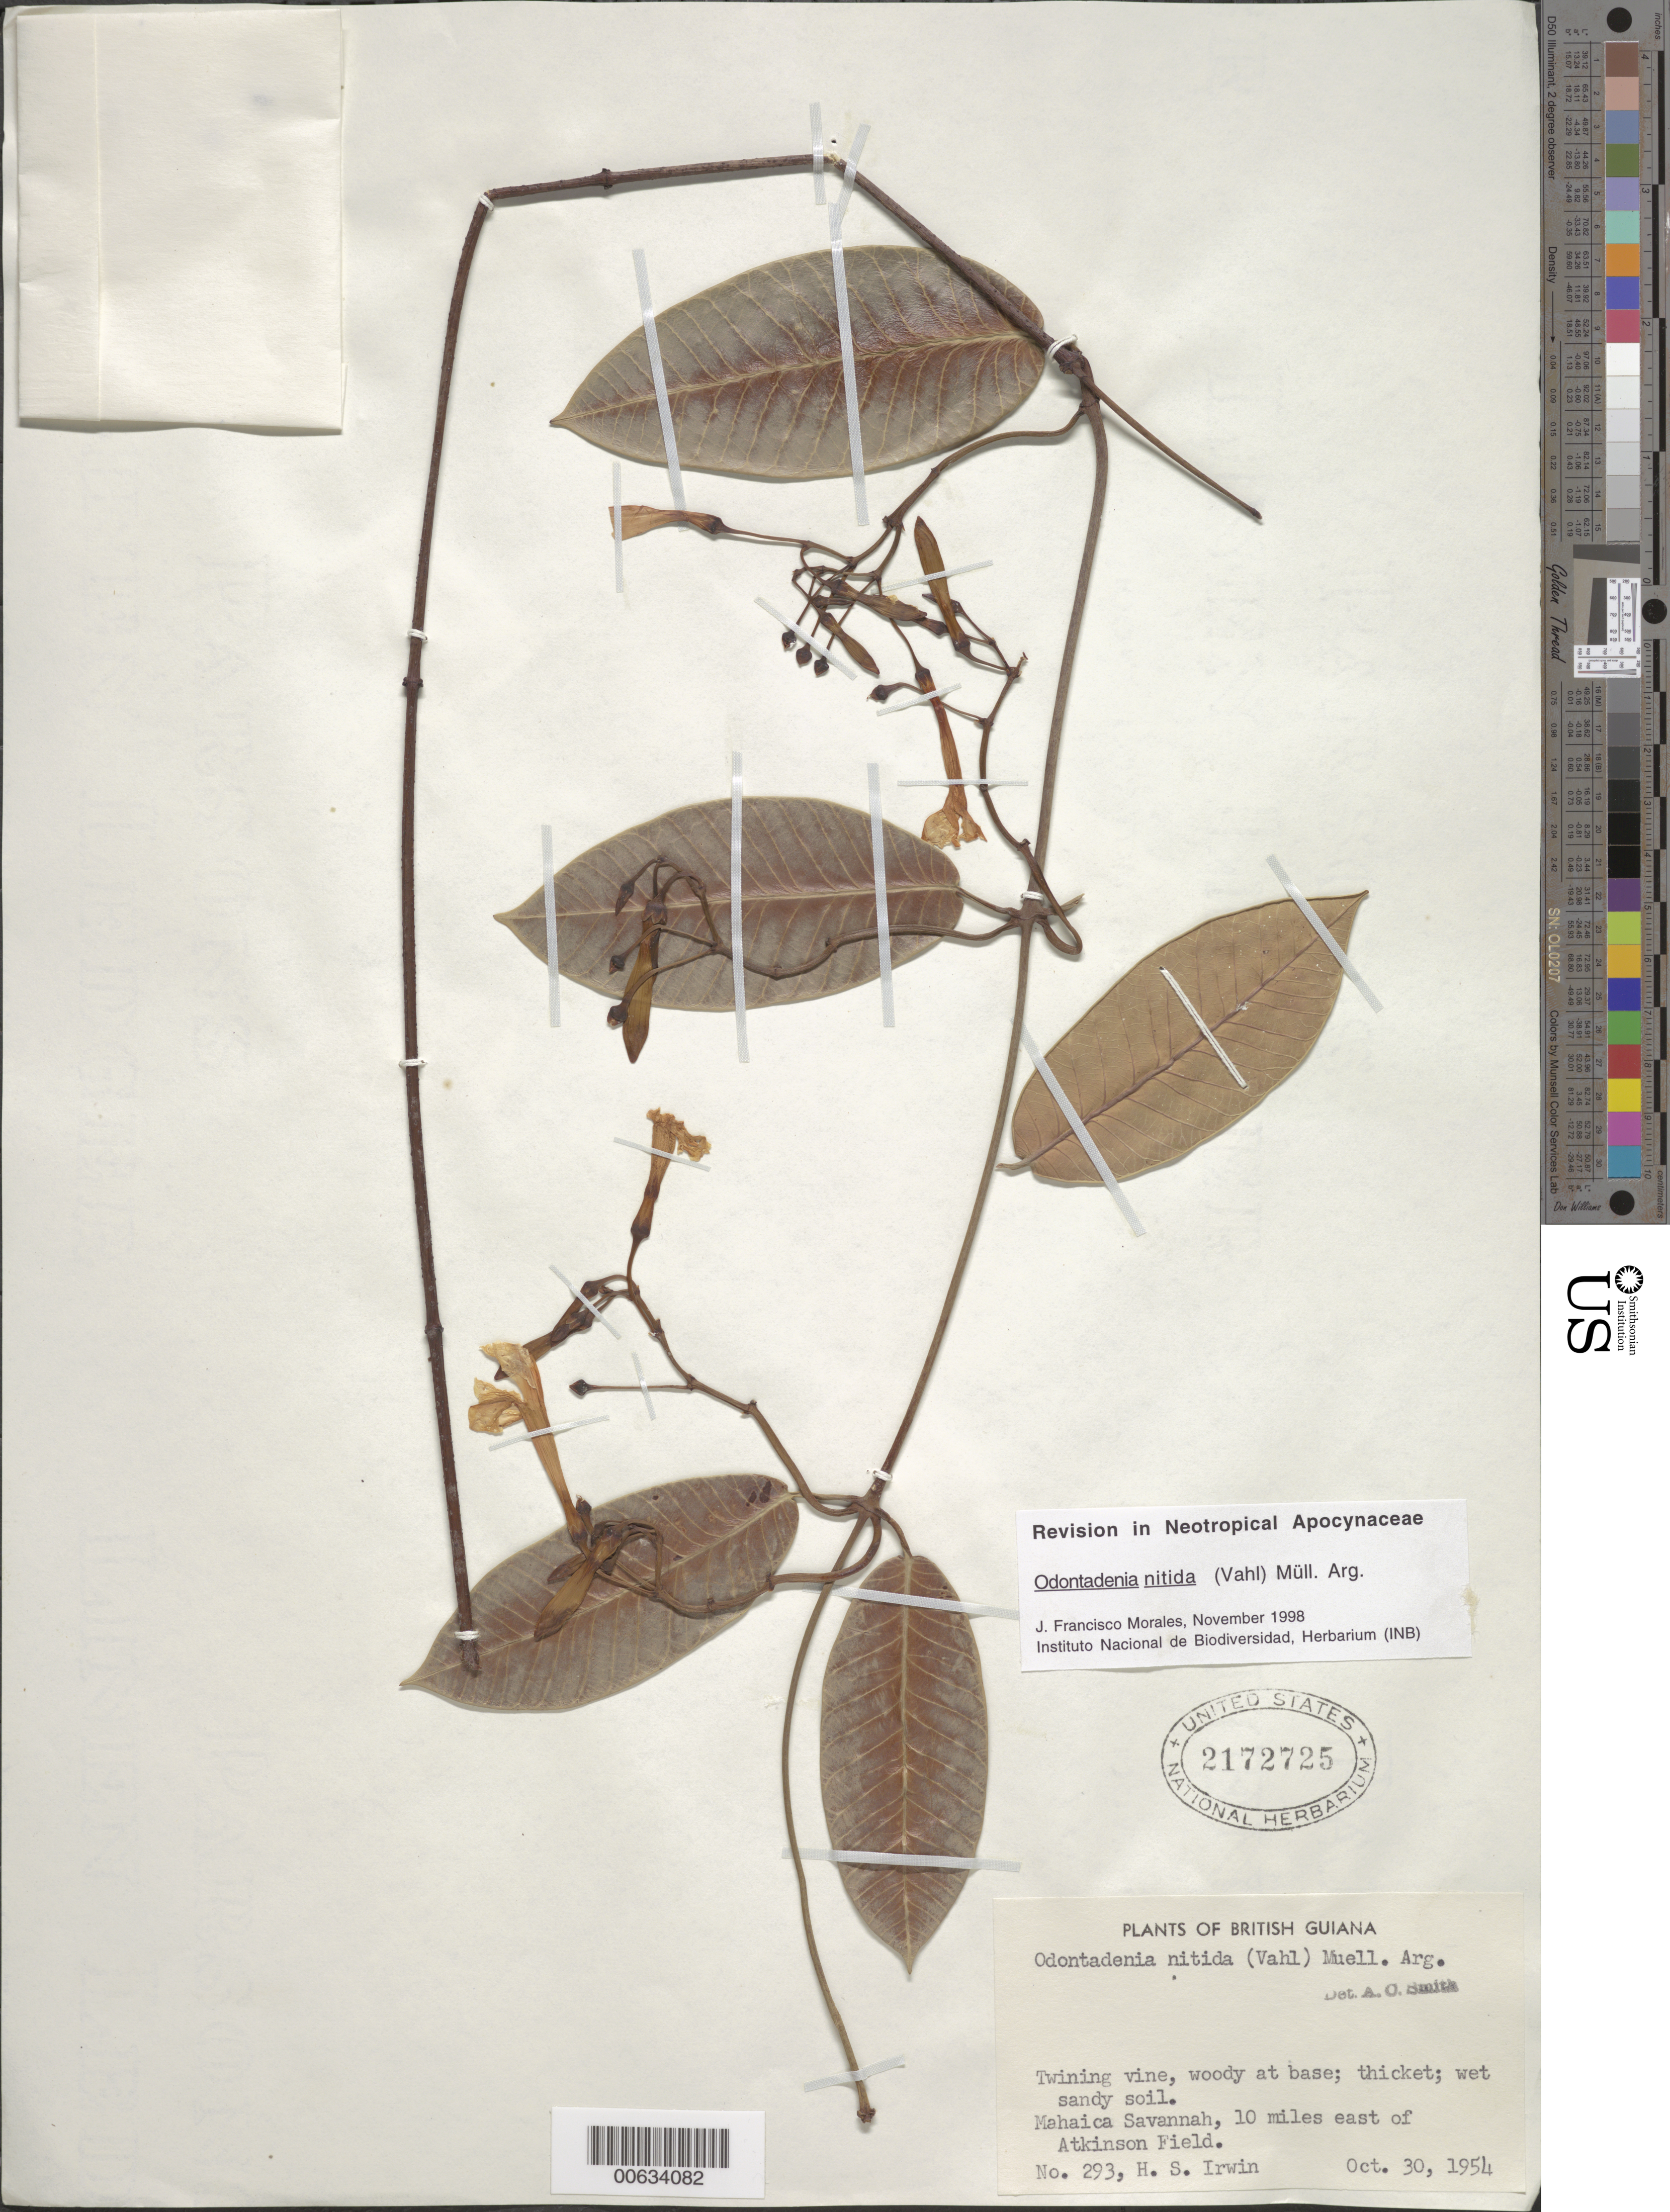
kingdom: Plantae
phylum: Tracheophyta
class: Magnoliopsida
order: Gentianales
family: Apocynaceae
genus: Odontadenia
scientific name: Odontadenia nitida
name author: (Vahl) Müll. Arg.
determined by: Morales, J. F.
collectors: H. Irwin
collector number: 293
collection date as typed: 30-Oct-54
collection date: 1954-10-30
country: Guyana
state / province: Demerara-Mahaica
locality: Mahaica Savannah, 10 miles east of Atkinson Field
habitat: Thicket; wet sandy soil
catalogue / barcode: US 2172725